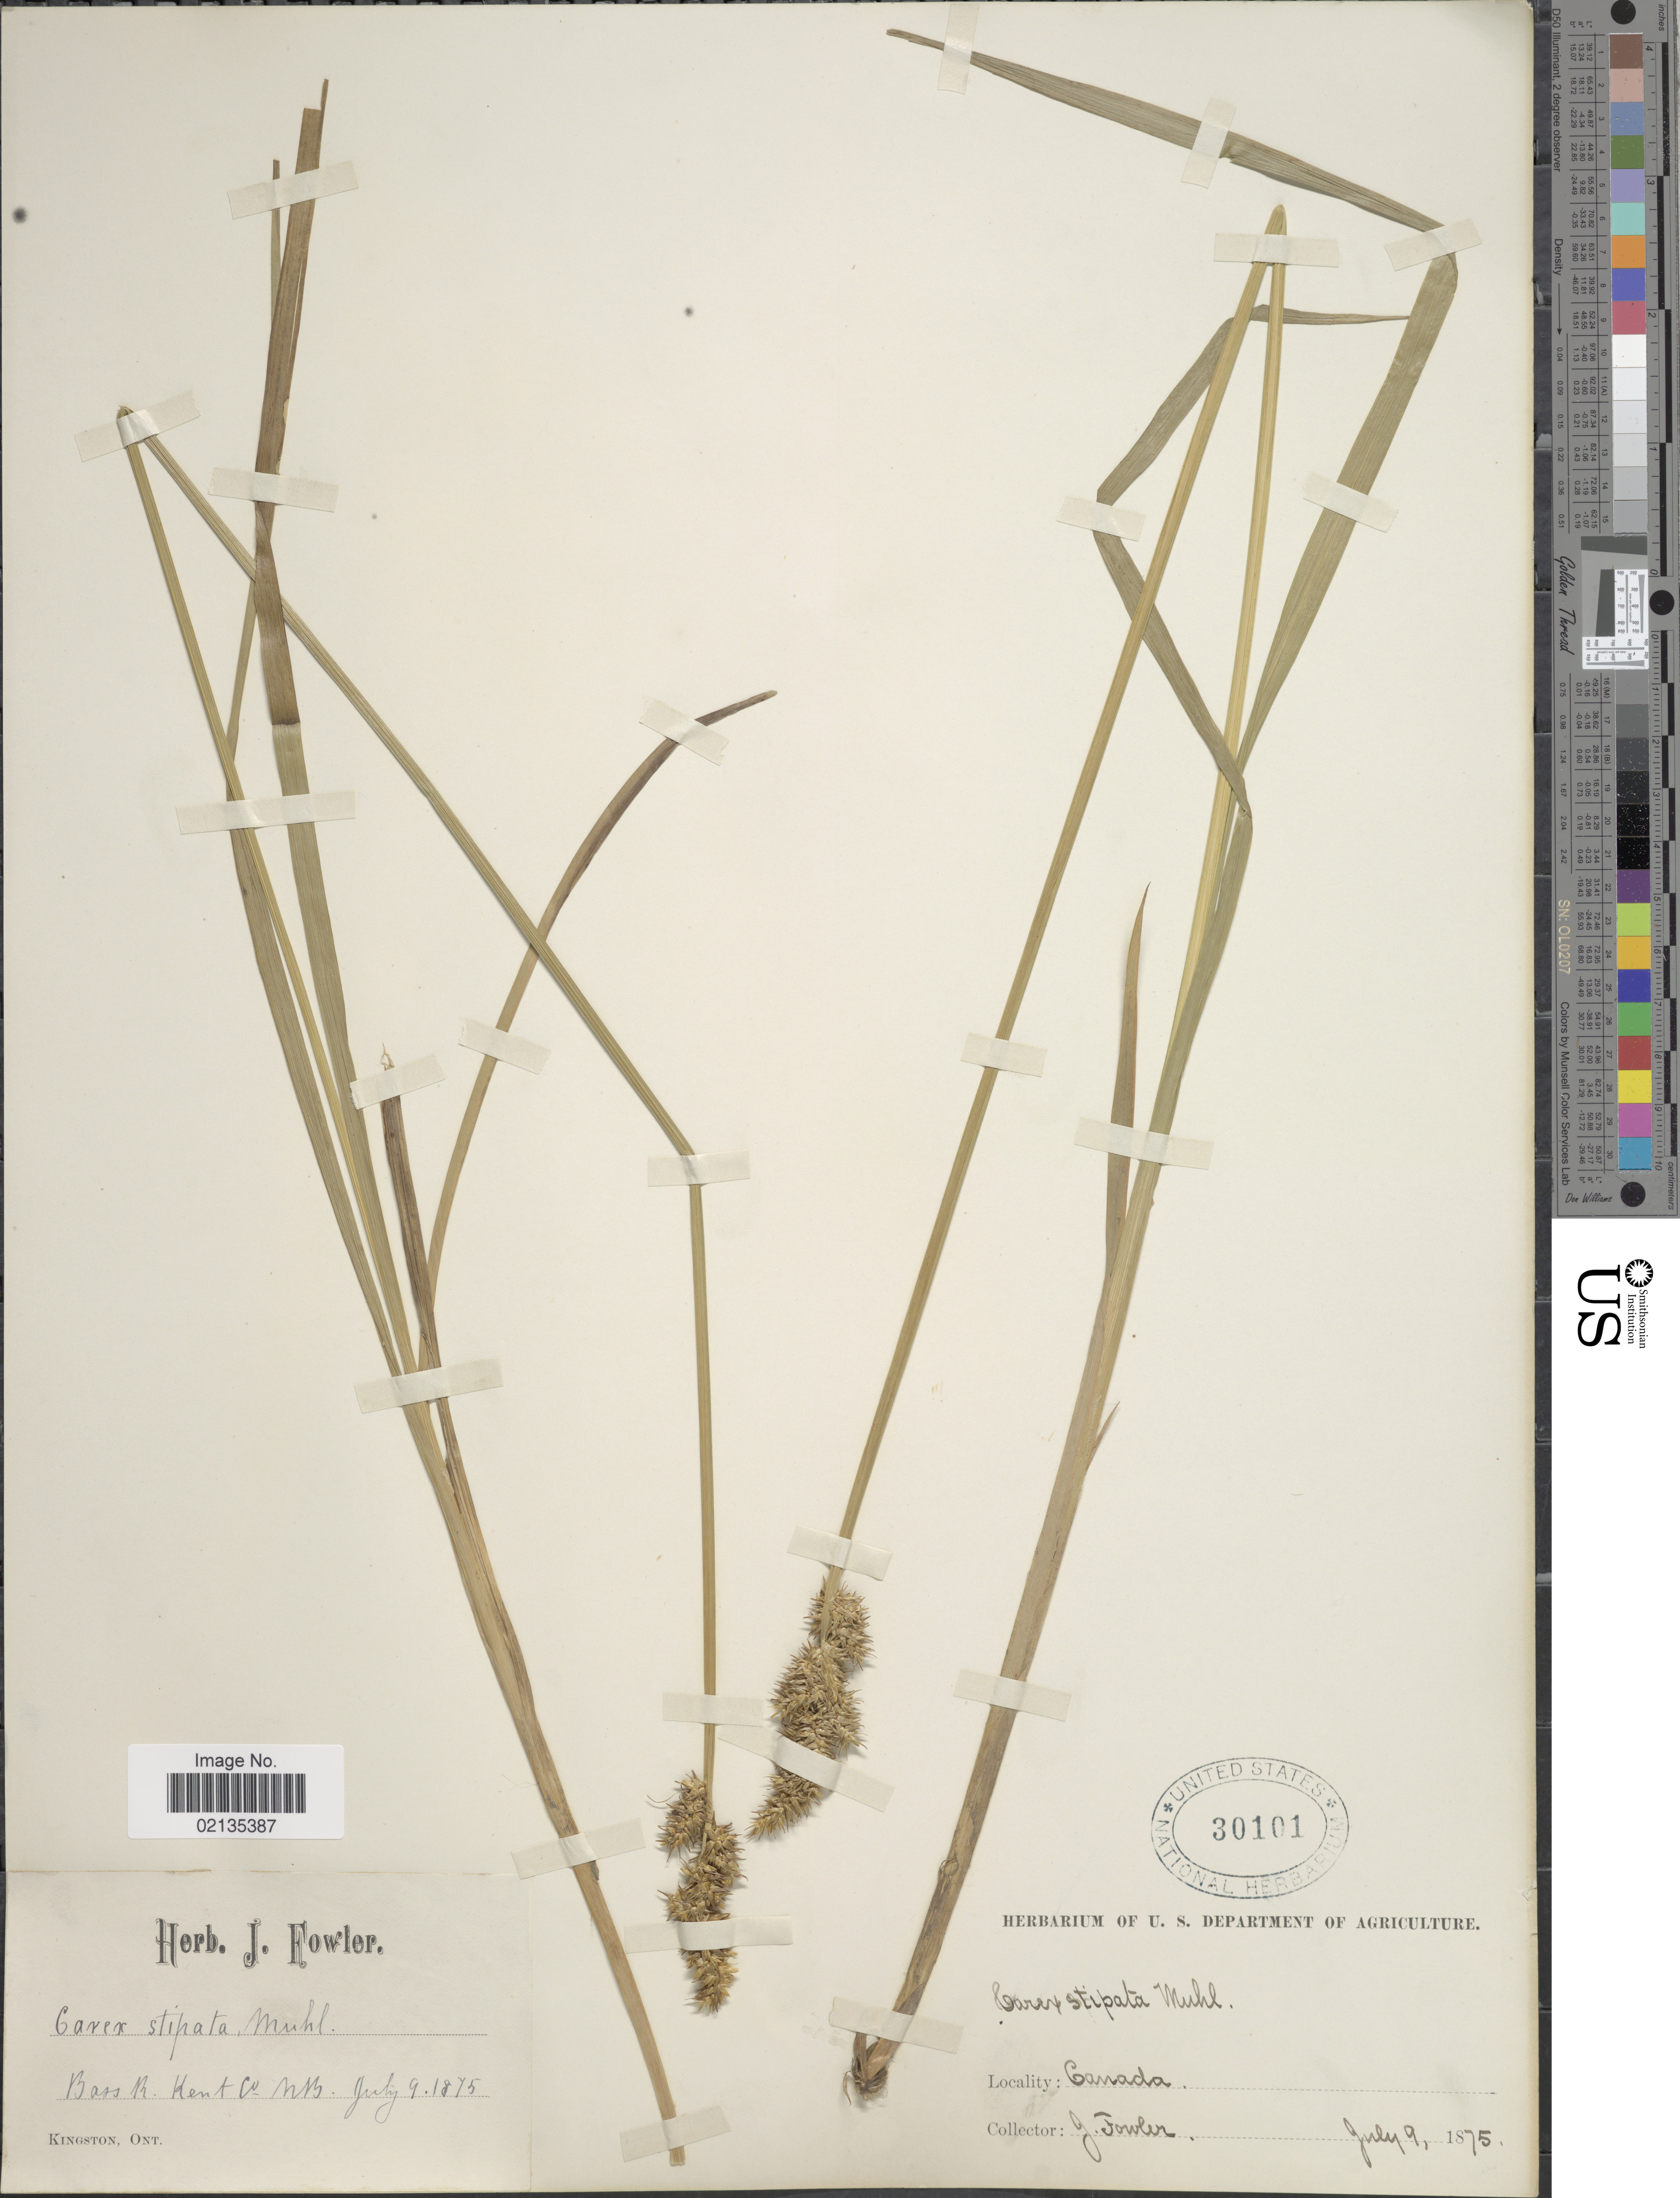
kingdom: Plantae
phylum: Tracheophyta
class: Liliopsida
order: Poales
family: Cyperaceae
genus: Carex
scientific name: Carex stipata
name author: Muhl. ex Willd.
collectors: J. P. Fowler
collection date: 1875-07-09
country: Canada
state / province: New Brunswick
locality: Bass R. Kent Co.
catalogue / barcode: US 30101